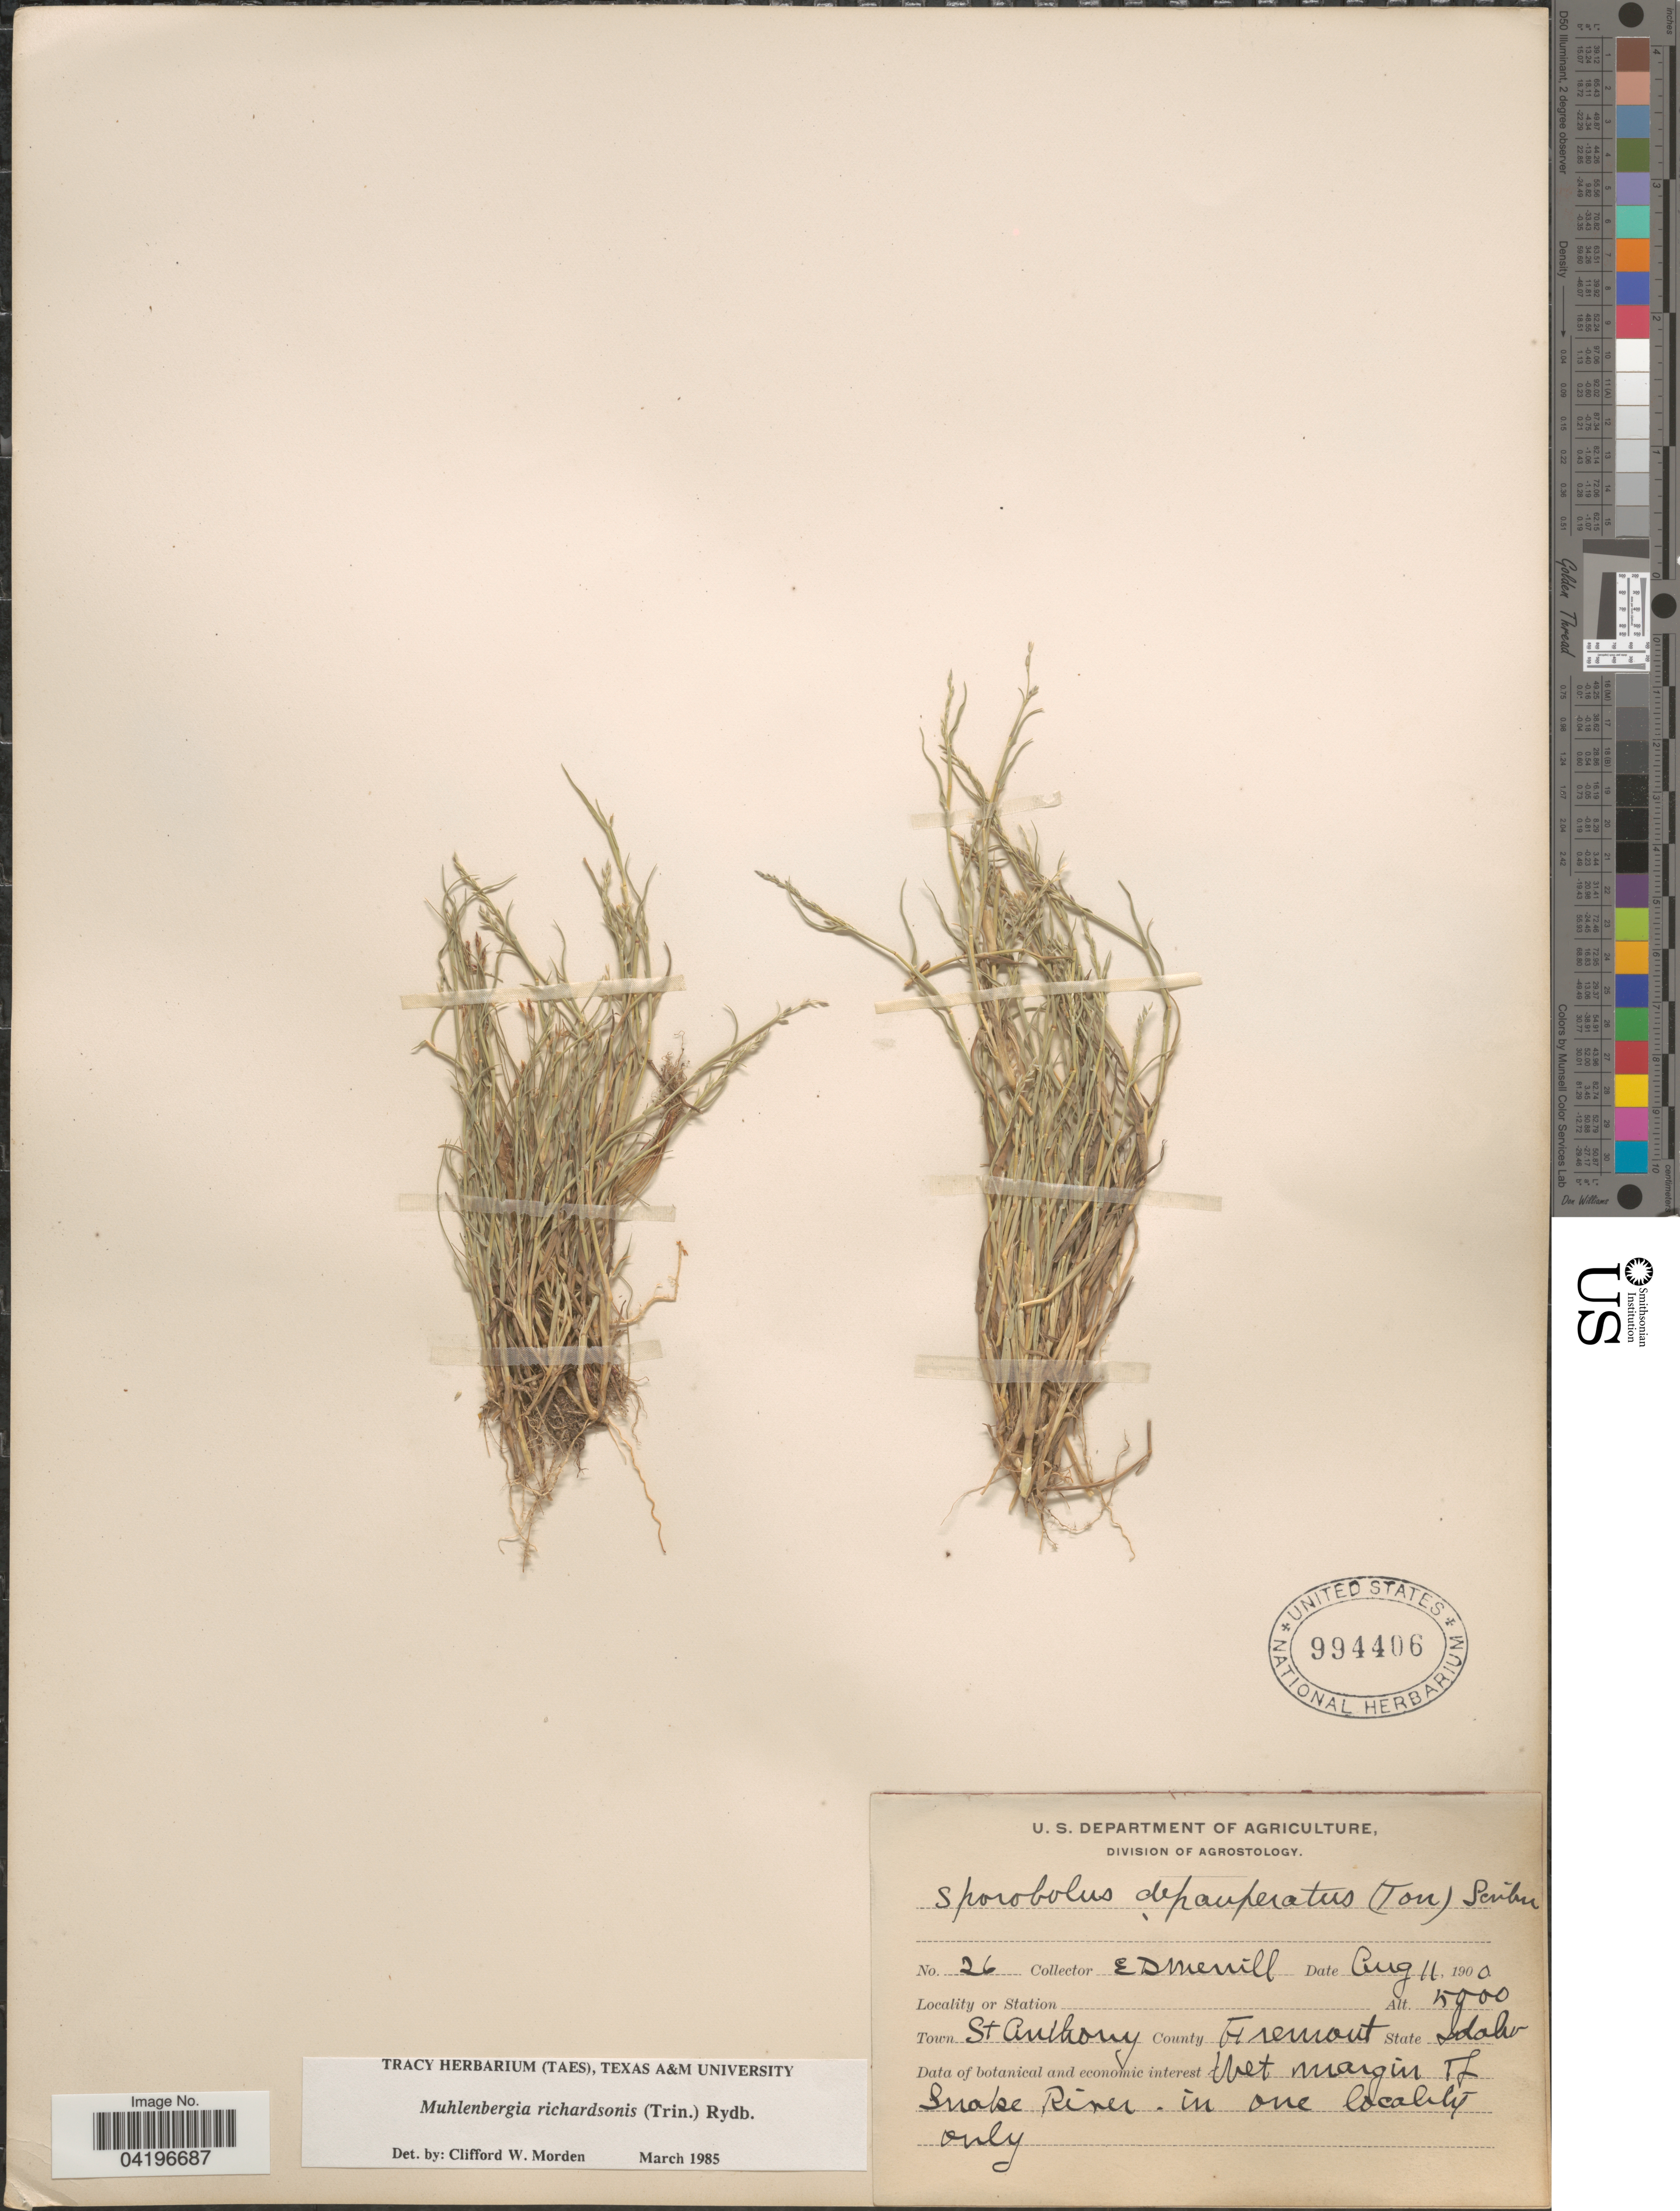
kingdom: Plantae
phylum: Tracheophyta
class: Liliopsida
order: Poales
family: Poaceae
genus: Muhlenbergia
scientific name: Muhlenbergia richardsonis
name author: (Trin.) Rydb.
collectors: E. D. Merrill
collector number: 26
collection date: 1900-08-11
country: United States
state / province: Idaho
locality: Town St Anthony County Fremont. Wet margin of Snake River.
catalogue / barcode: US 994406